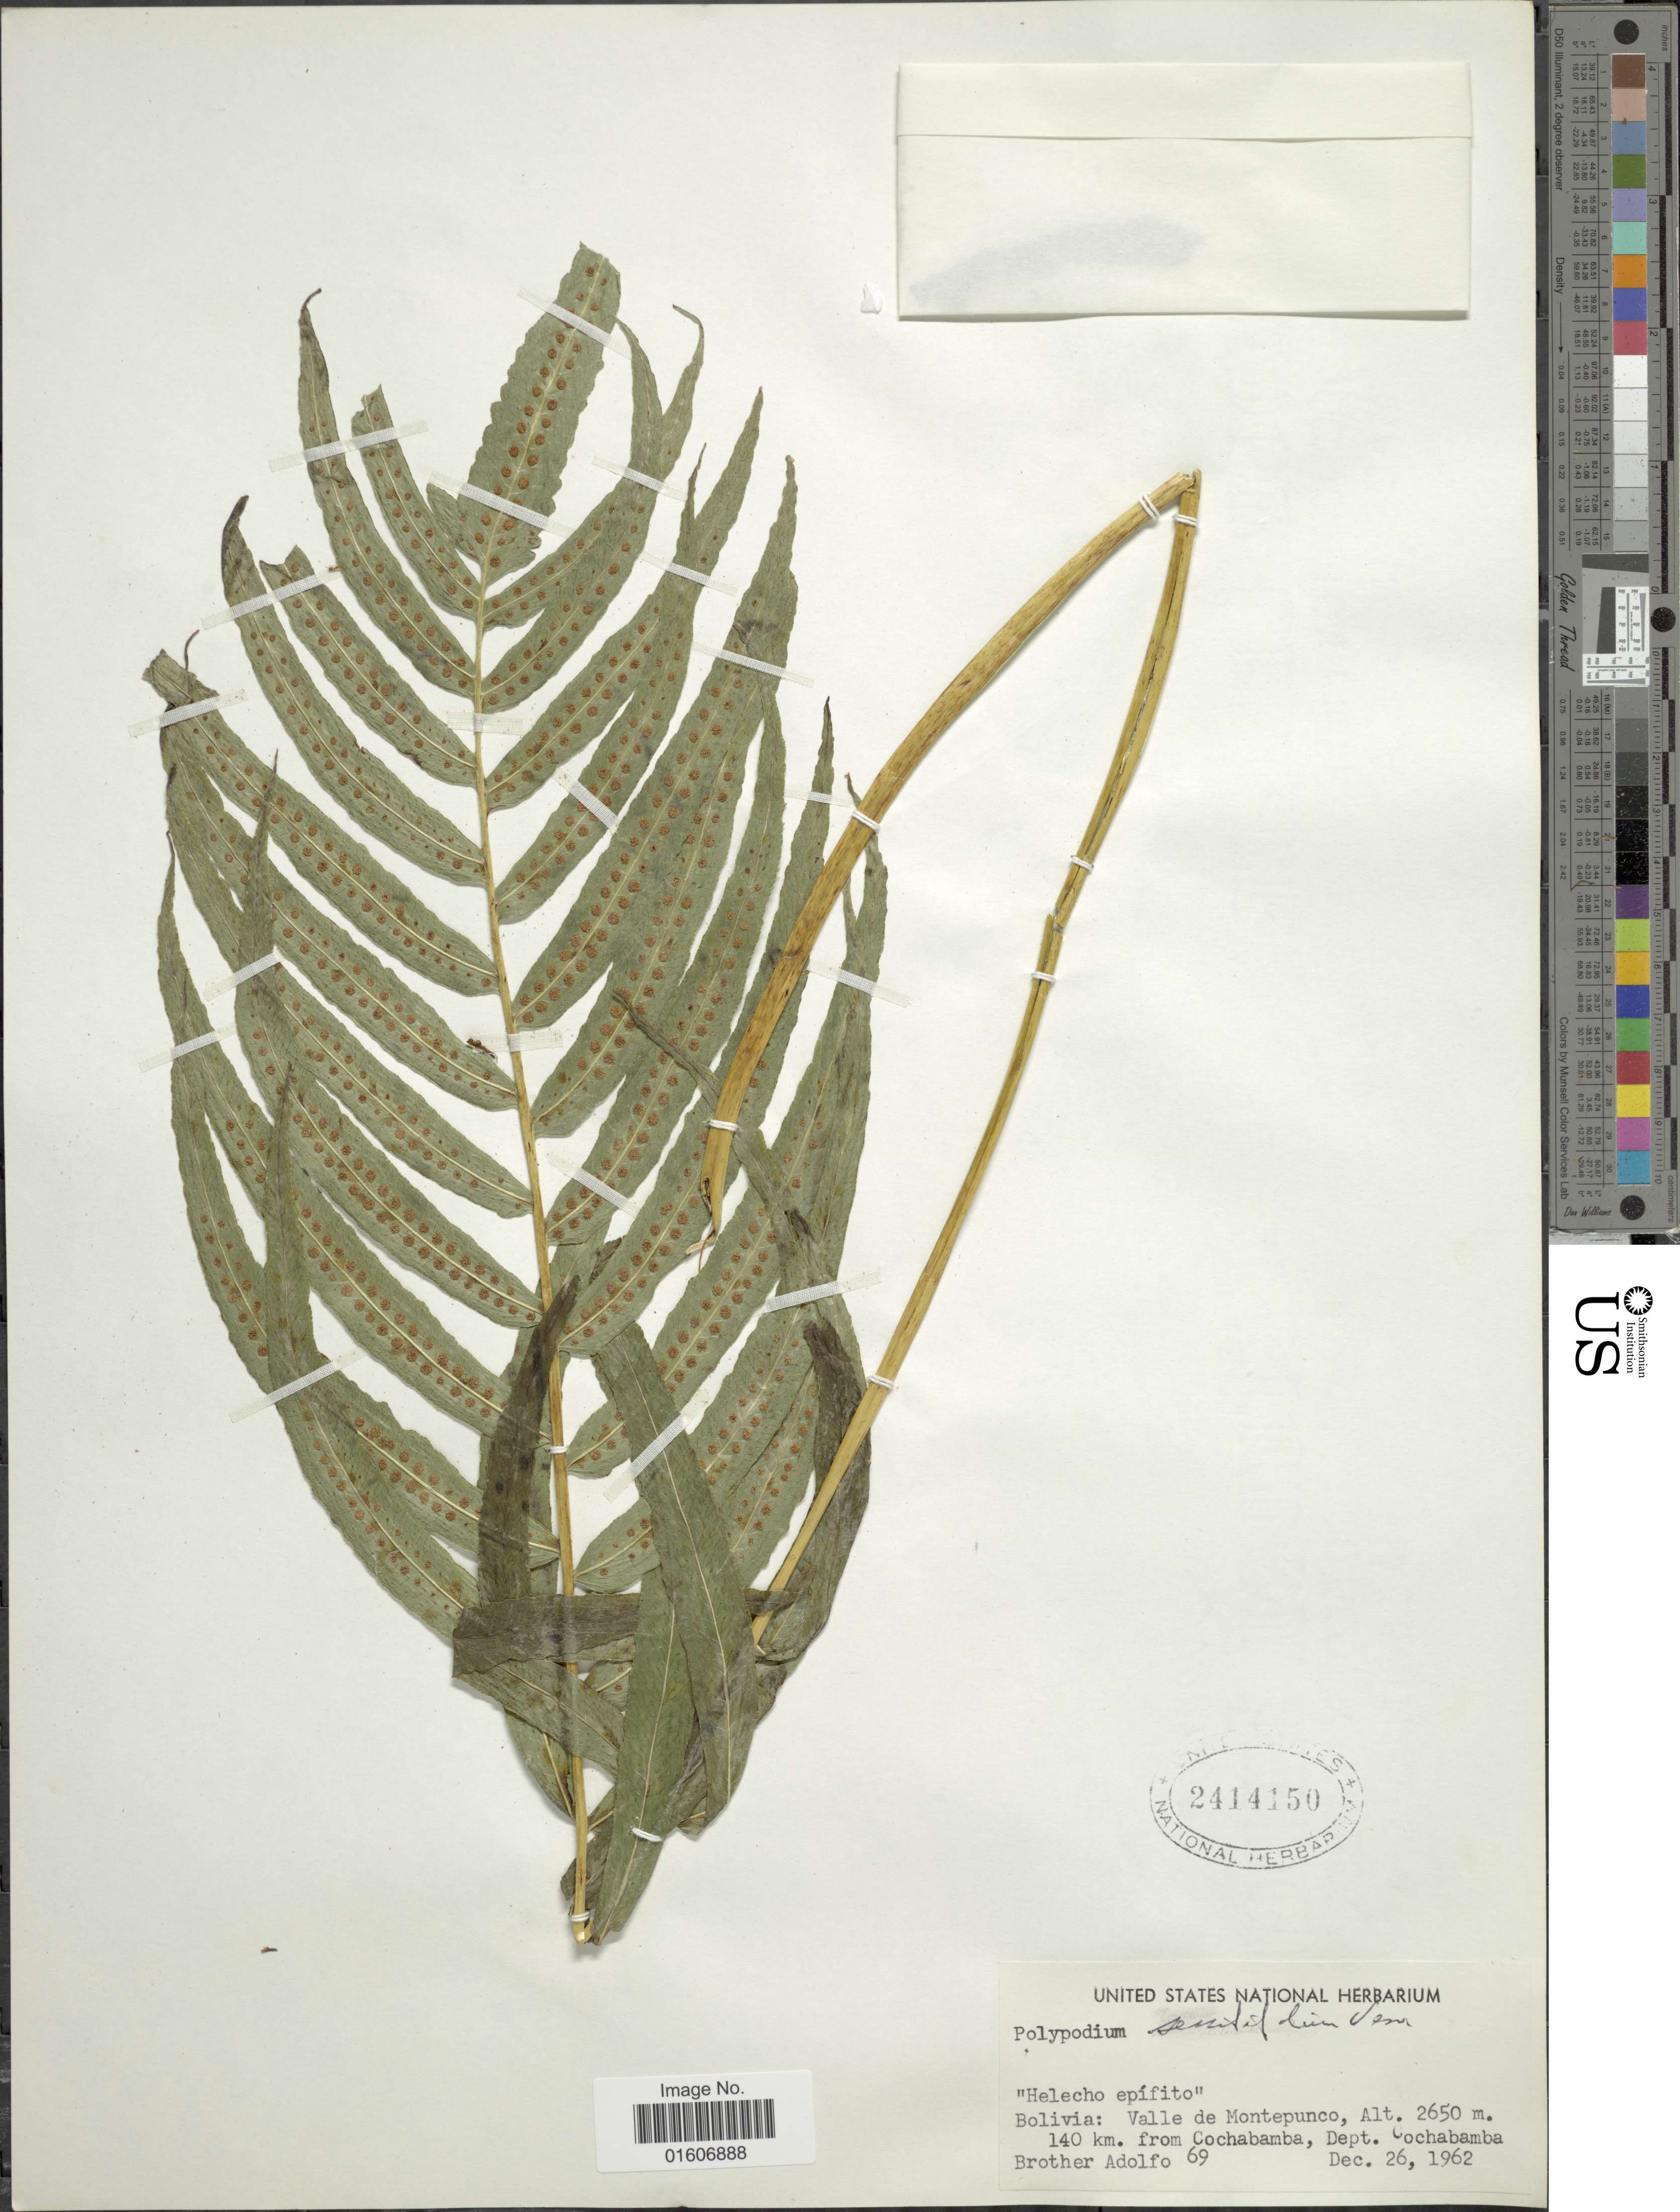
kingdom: Plantae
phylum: Tracheophyta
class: Polypodiopsida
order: Polypodiales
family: Polypodiaceae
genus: Serpocaulon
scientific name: Serpocaulon sessilifolium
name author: (Desv.) A.R. Sm.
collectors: Bro. Adolfo M.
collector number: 69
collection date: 1962-12-26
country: Bolivia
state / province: Cochabamba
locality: Valle de Montepunco, from Cochabamba, Dept. Cochabamba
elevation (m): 2650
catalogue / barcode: US 2414150